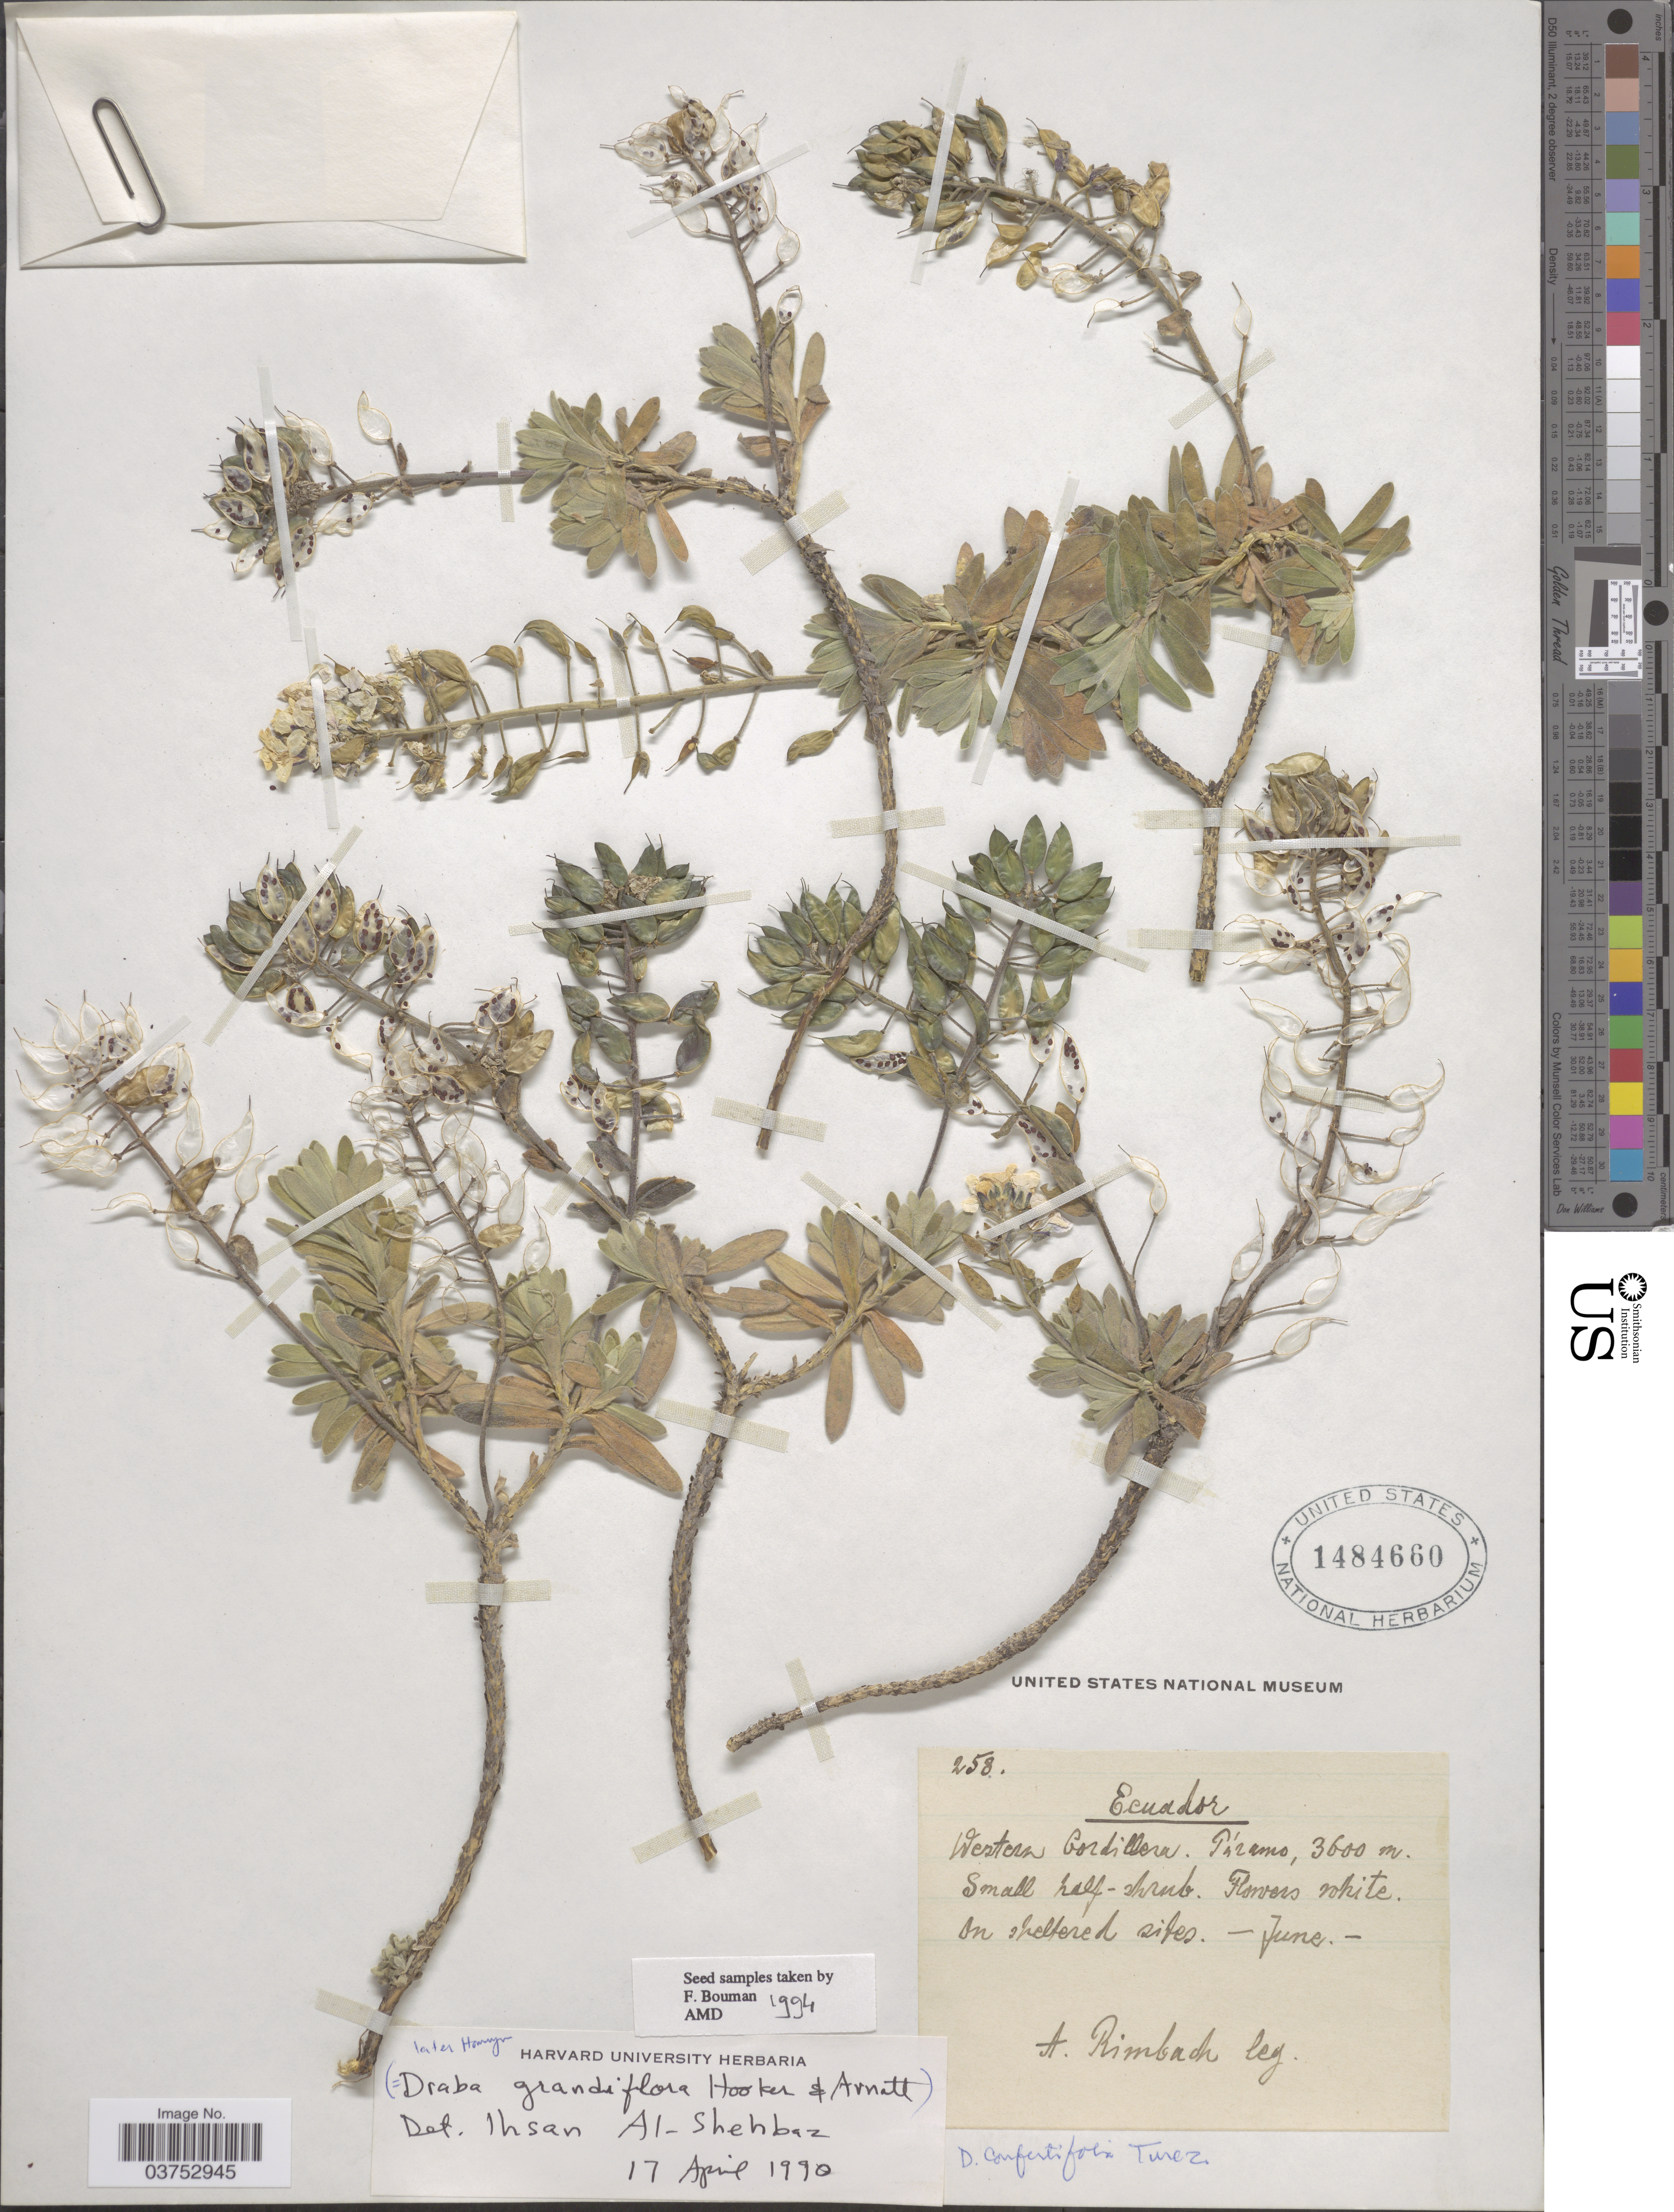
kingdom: Plantae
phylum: Tracheophyta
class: Magnoliopsida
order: Brassicales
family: Brassicaceae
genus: Draba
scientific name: Draba grandiflora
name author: (A. Gray) Hook. & Arn. ex Hook. f.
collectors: A. Rimbach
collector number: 258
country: Ecuador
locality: Western Cordillera. On sheltered sites.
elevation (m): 3600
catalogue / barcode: US 1484660